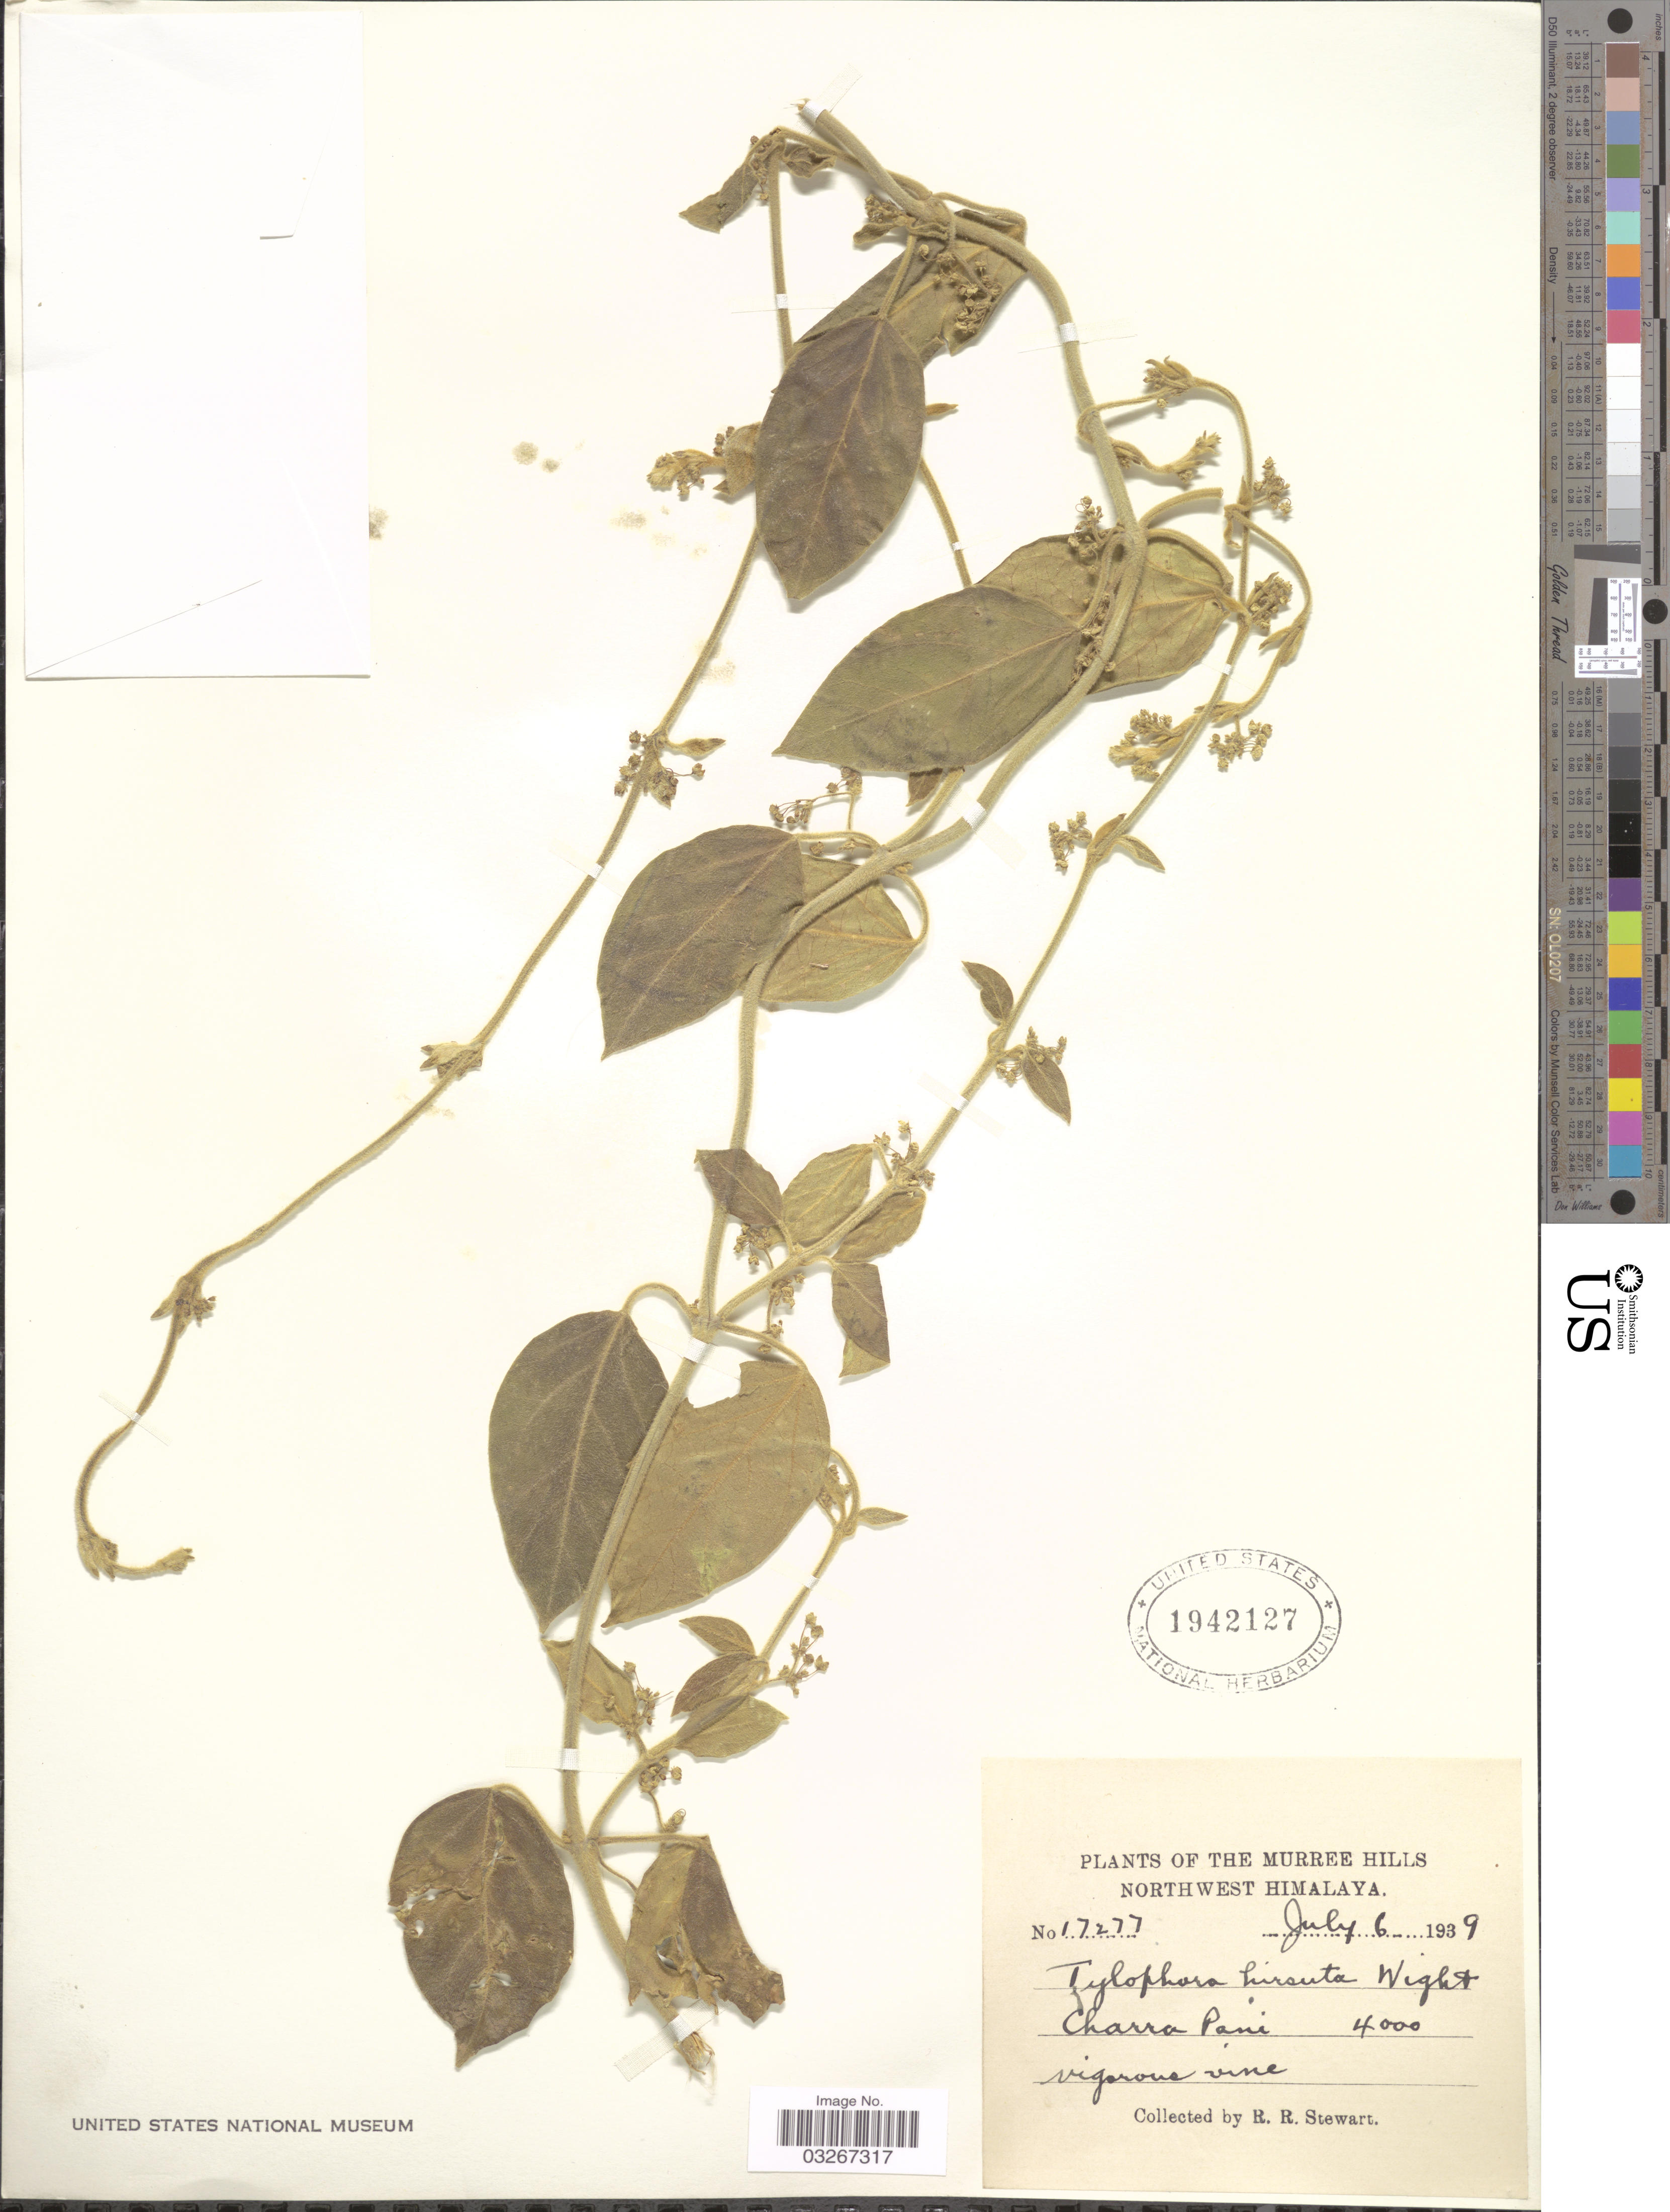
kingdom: Plantae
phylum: Tracheophyta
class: Magnoliopsida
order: Gentianales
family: Apocynaceae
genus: Tylophora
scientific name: Tylophora hirsuta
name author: (Wall.) Wight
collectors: R. Stewart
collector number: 17277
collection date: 1939-07-06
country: Pakistan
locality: The Murree Hills. Northwest Himalaya. Charra Pani.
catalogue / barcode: US 1942127